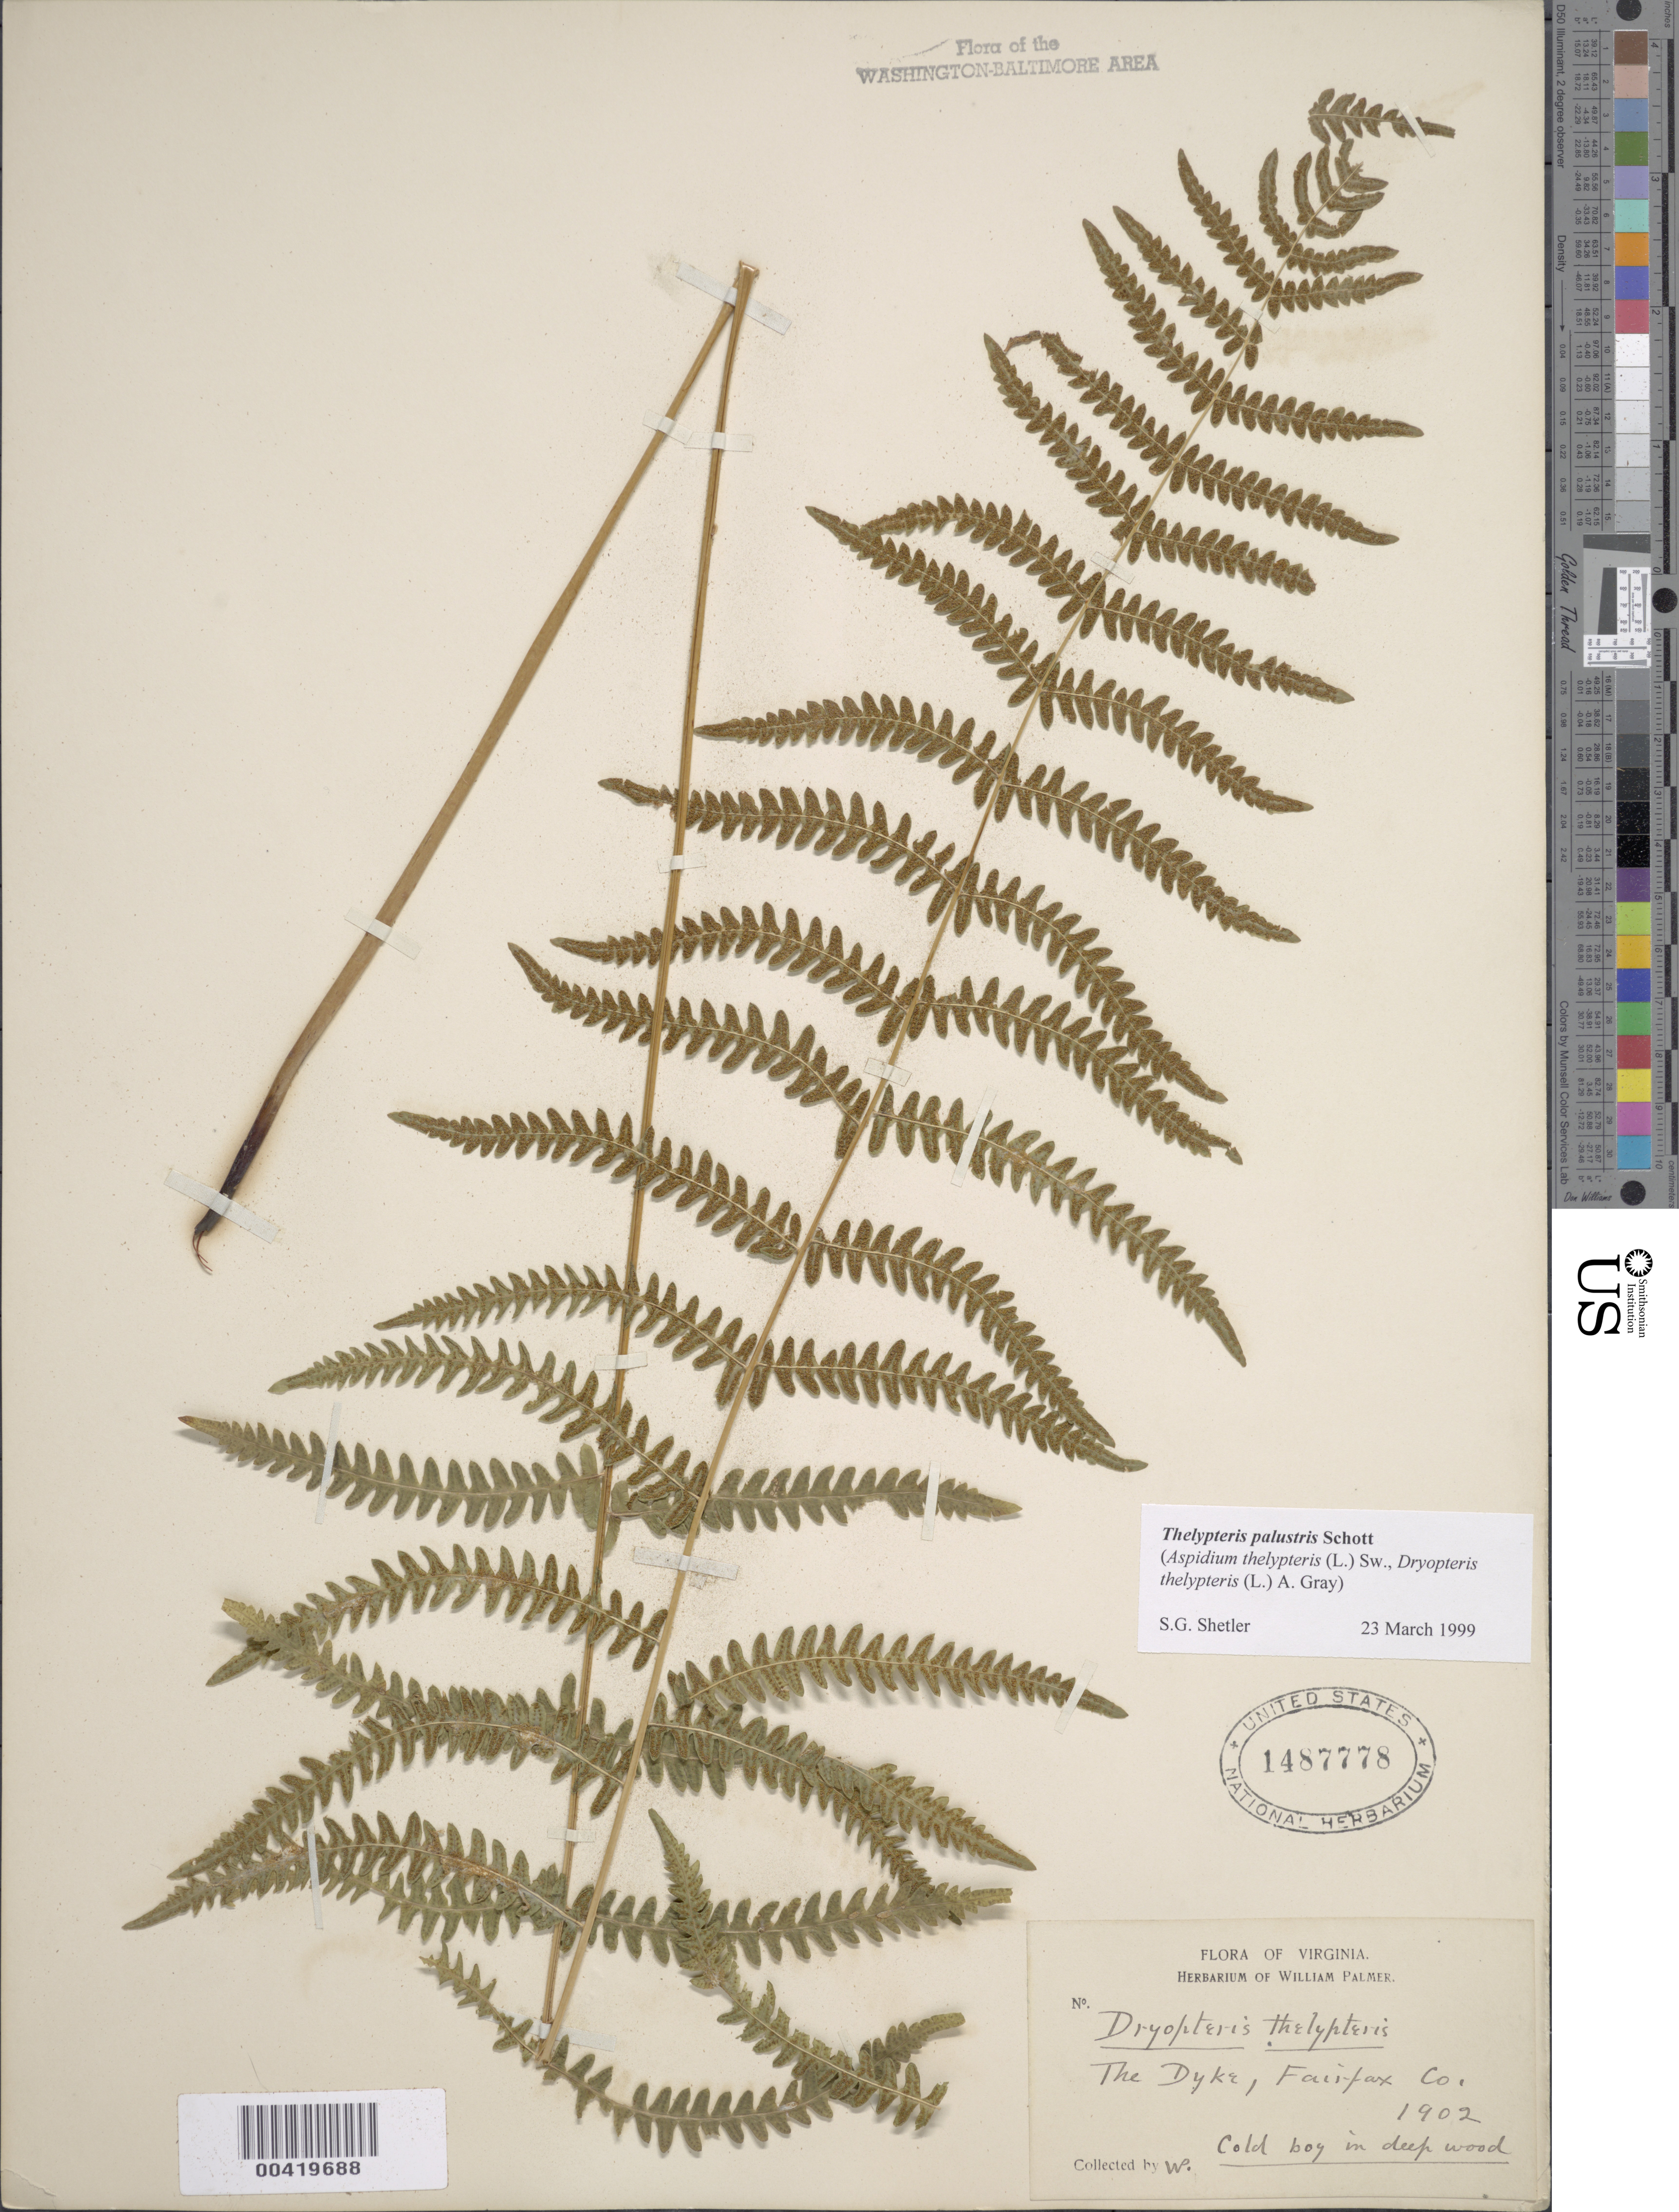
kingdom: Plantae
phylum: Tracheophyta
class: Polypodiopsida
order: Polypodiales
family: Thelypteridaceae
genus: Thelypteris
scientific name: Thelypteris palustris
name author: (Salisb.) Schott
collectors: W. Palmer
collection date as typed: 1902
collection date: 1902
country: United States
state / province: Virginia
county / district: Fairfax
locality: The Dyke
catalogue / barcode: US 1487778